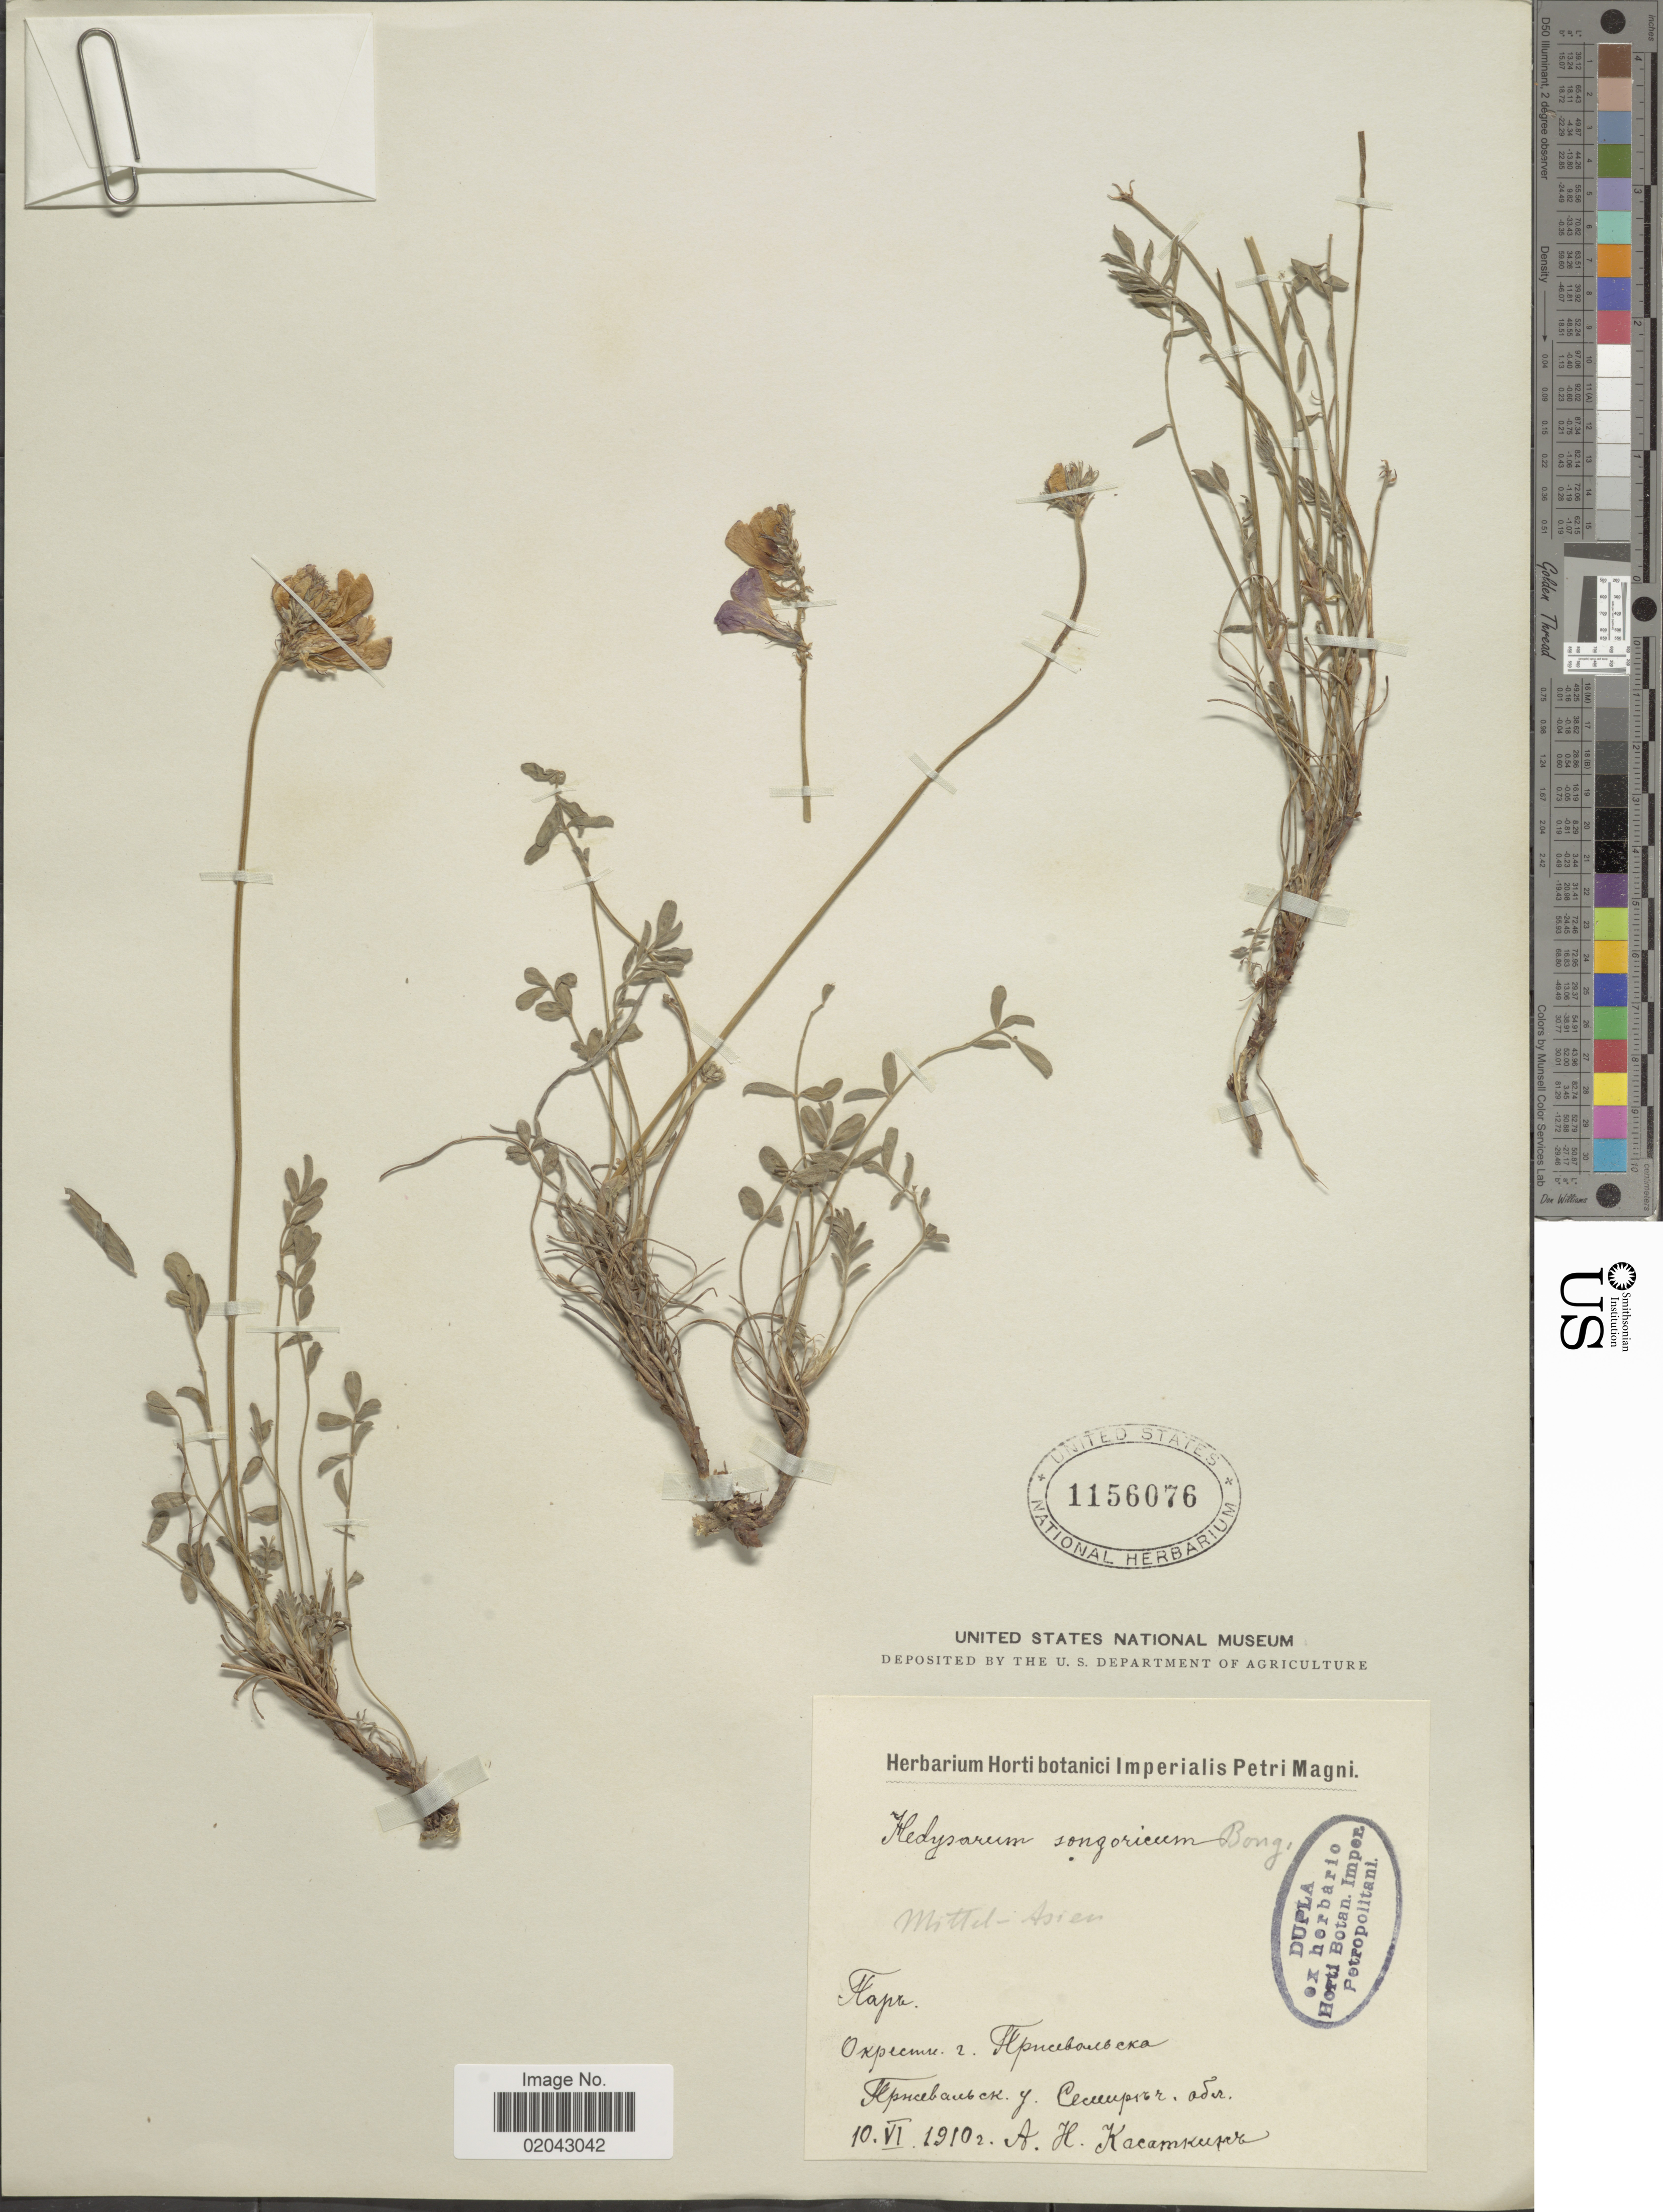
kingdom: Plantae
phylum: Tracheophyta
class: Magnoliopsida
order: Fabales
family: Fabaceae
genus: Hedysarum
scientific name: Hedysarum songoricum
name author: Bong.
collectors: A. Kasatkin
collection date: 1910-06-10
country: Kyrgyzstan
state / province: Ysyk-Kol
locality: Vicinity of Przhevalsk (now Karakol)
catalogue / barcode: US 1156076